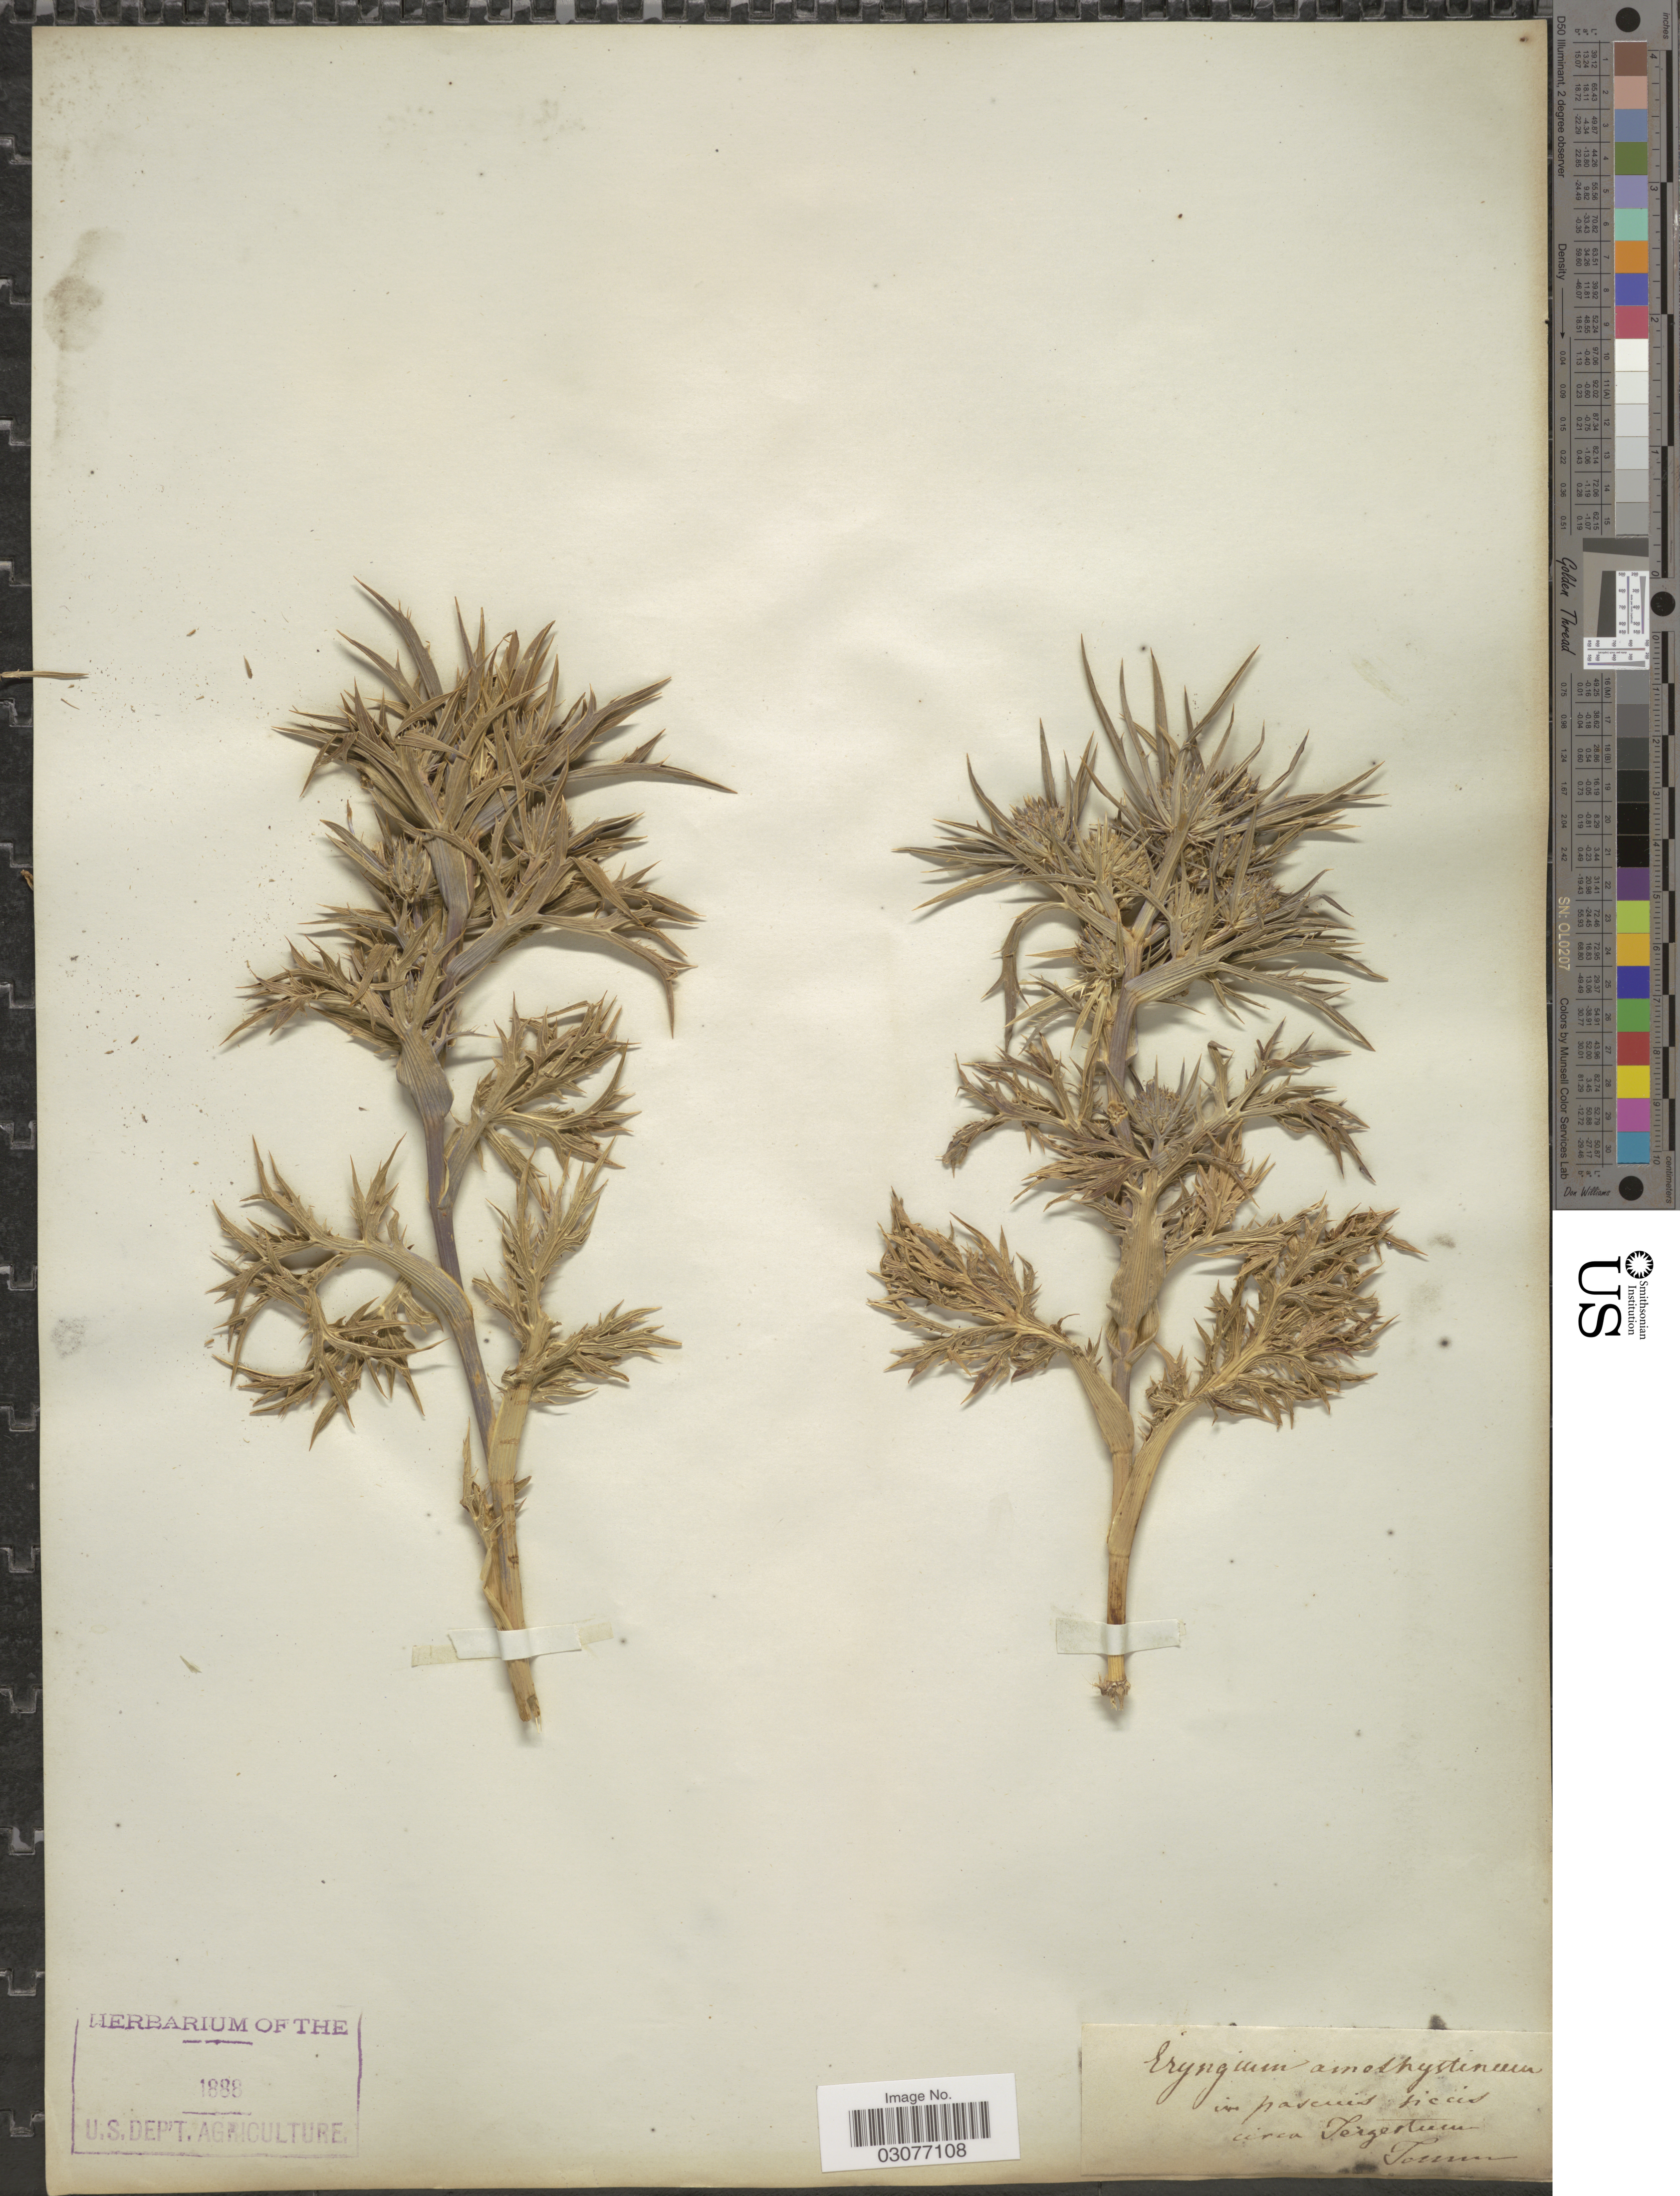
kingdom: Plantae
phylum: Tracheophyta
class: Magnoliopsida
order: Apiales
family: Apiaceae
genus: Eryngium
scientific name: Eryngium amethystinum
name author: L.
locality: Circa Teigertum [interpreted].